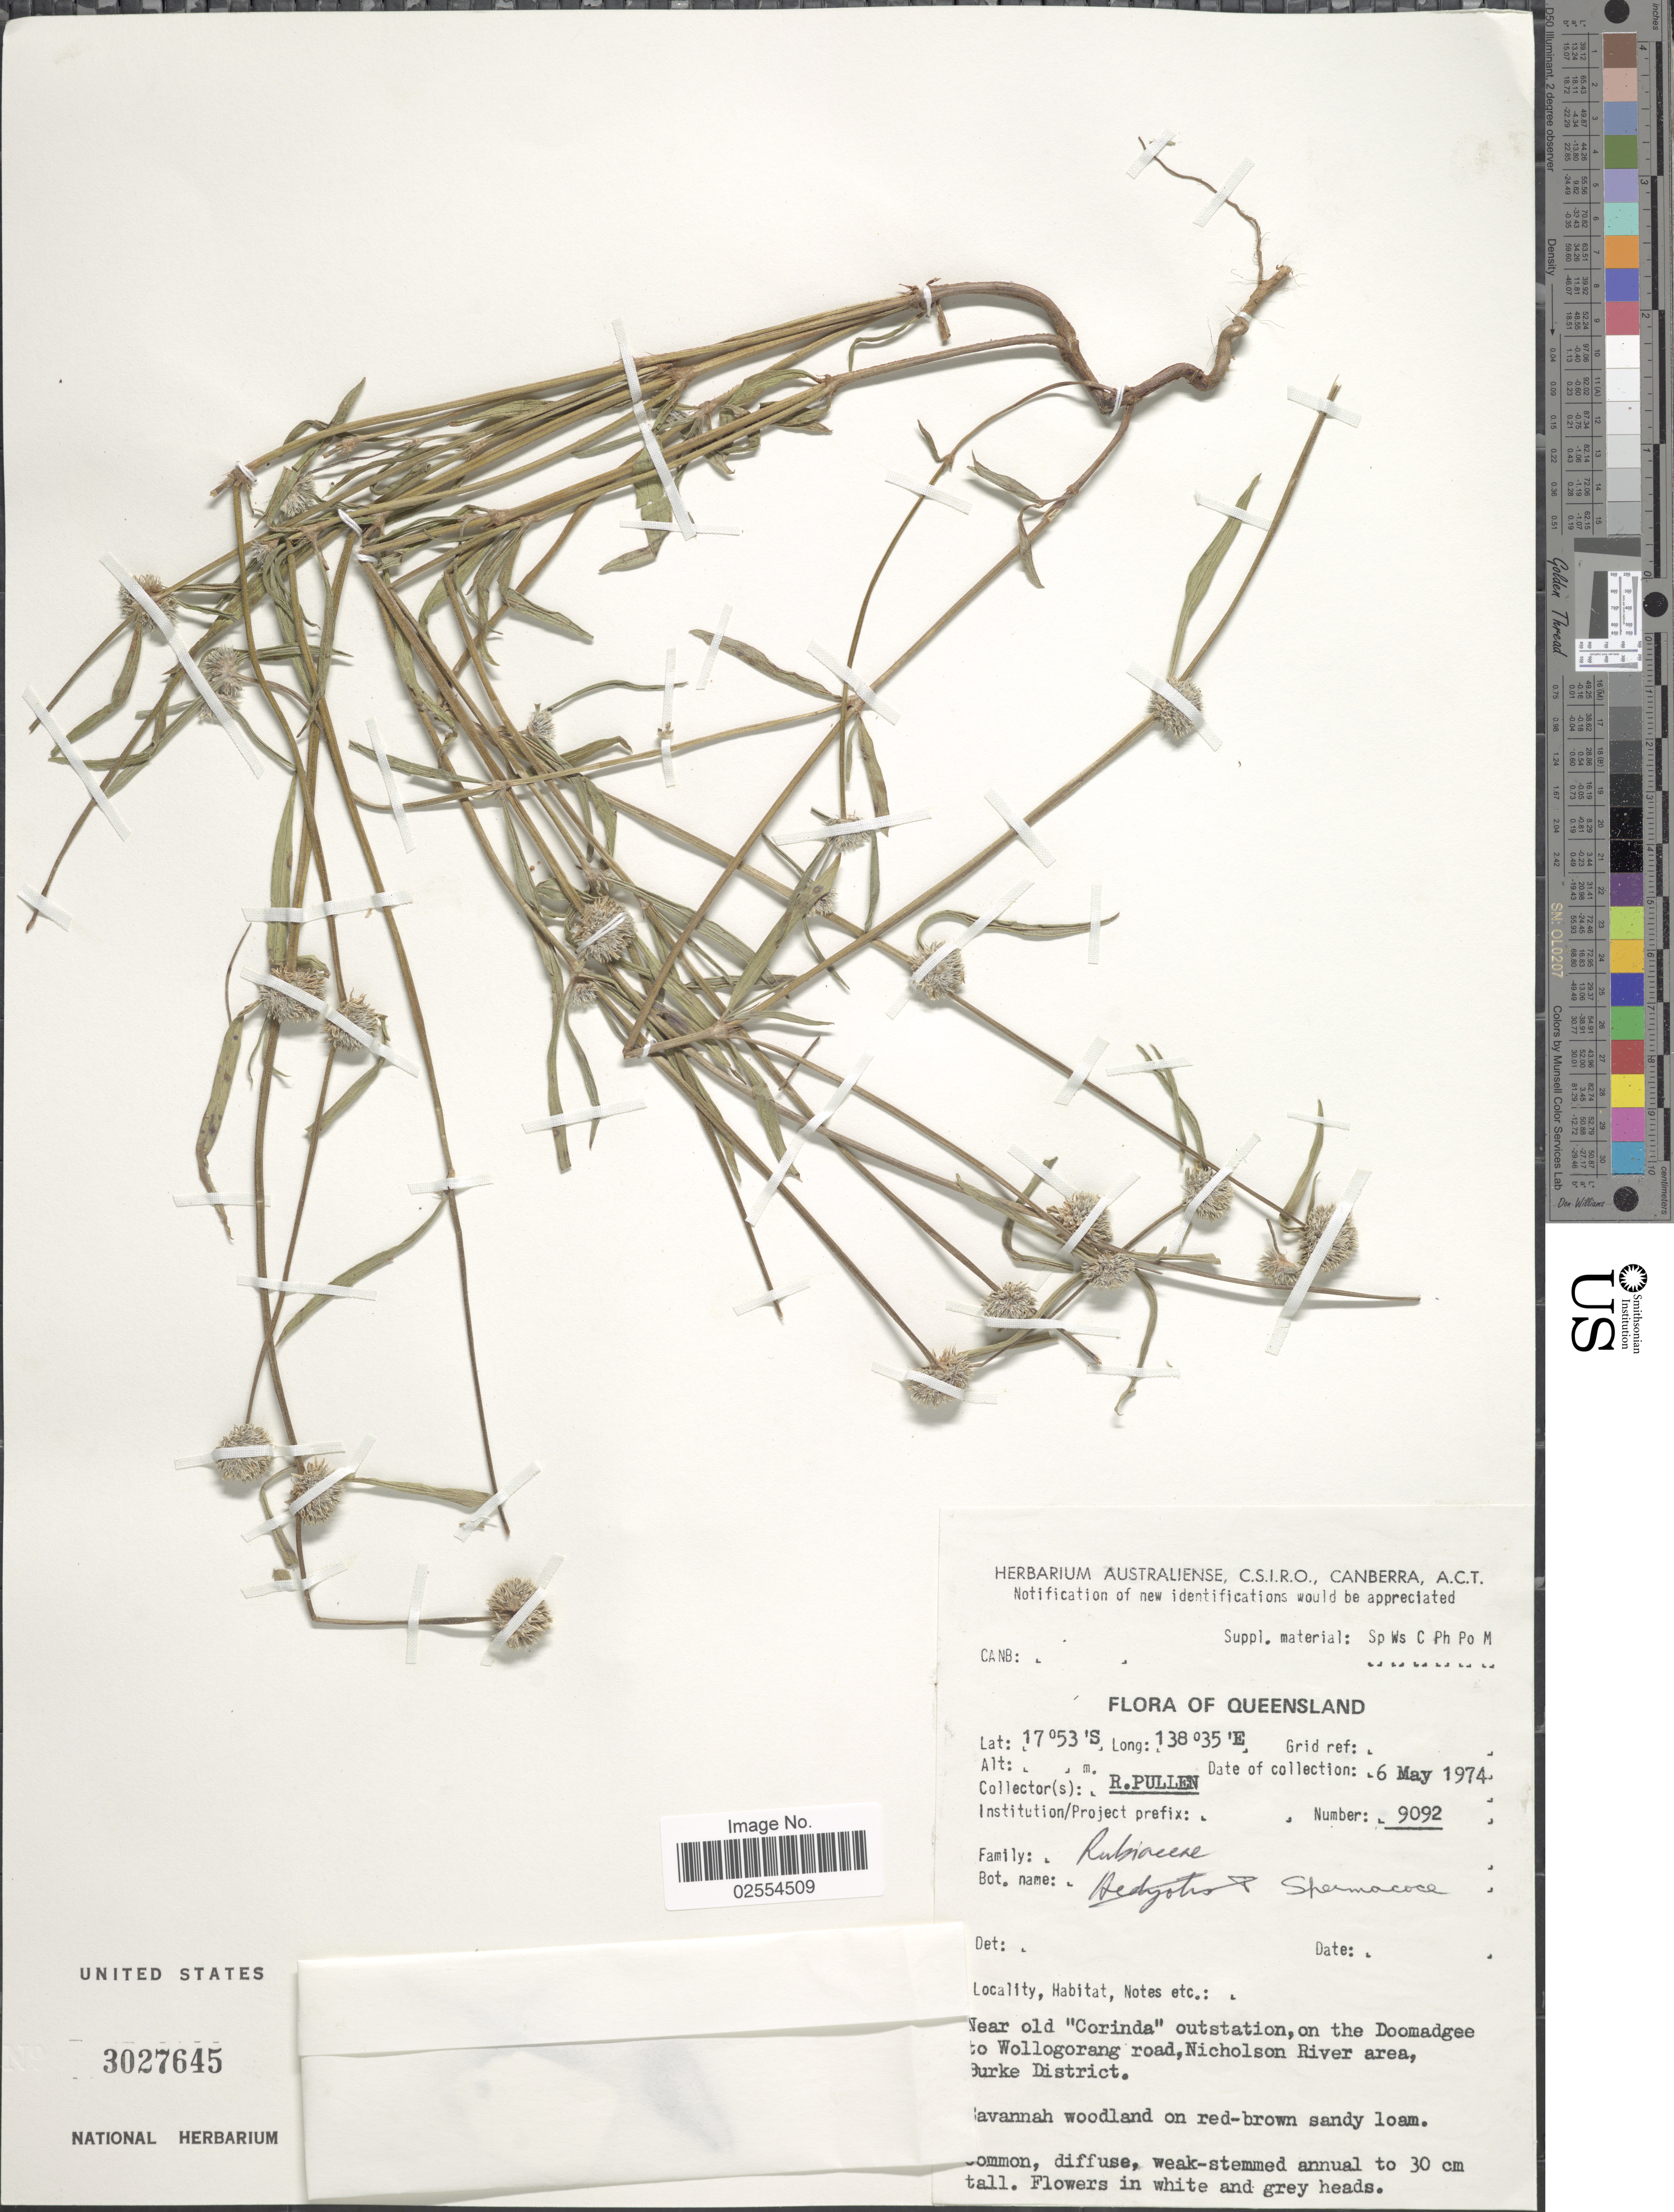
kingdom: Plantae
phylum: Tracheophyta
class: Magnoliopsida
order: Gentianales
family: Rubiaceae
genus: Spermacoce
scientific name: Spermacoce sp.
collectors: R. Pullen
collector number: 9092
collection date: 1974-05-06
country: Australia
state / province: Queensland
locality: Near old "Corinda" outstation, on the Doomadgee to Wollogorang road, Nicholson River area, Burke District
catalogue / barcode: US 3027645